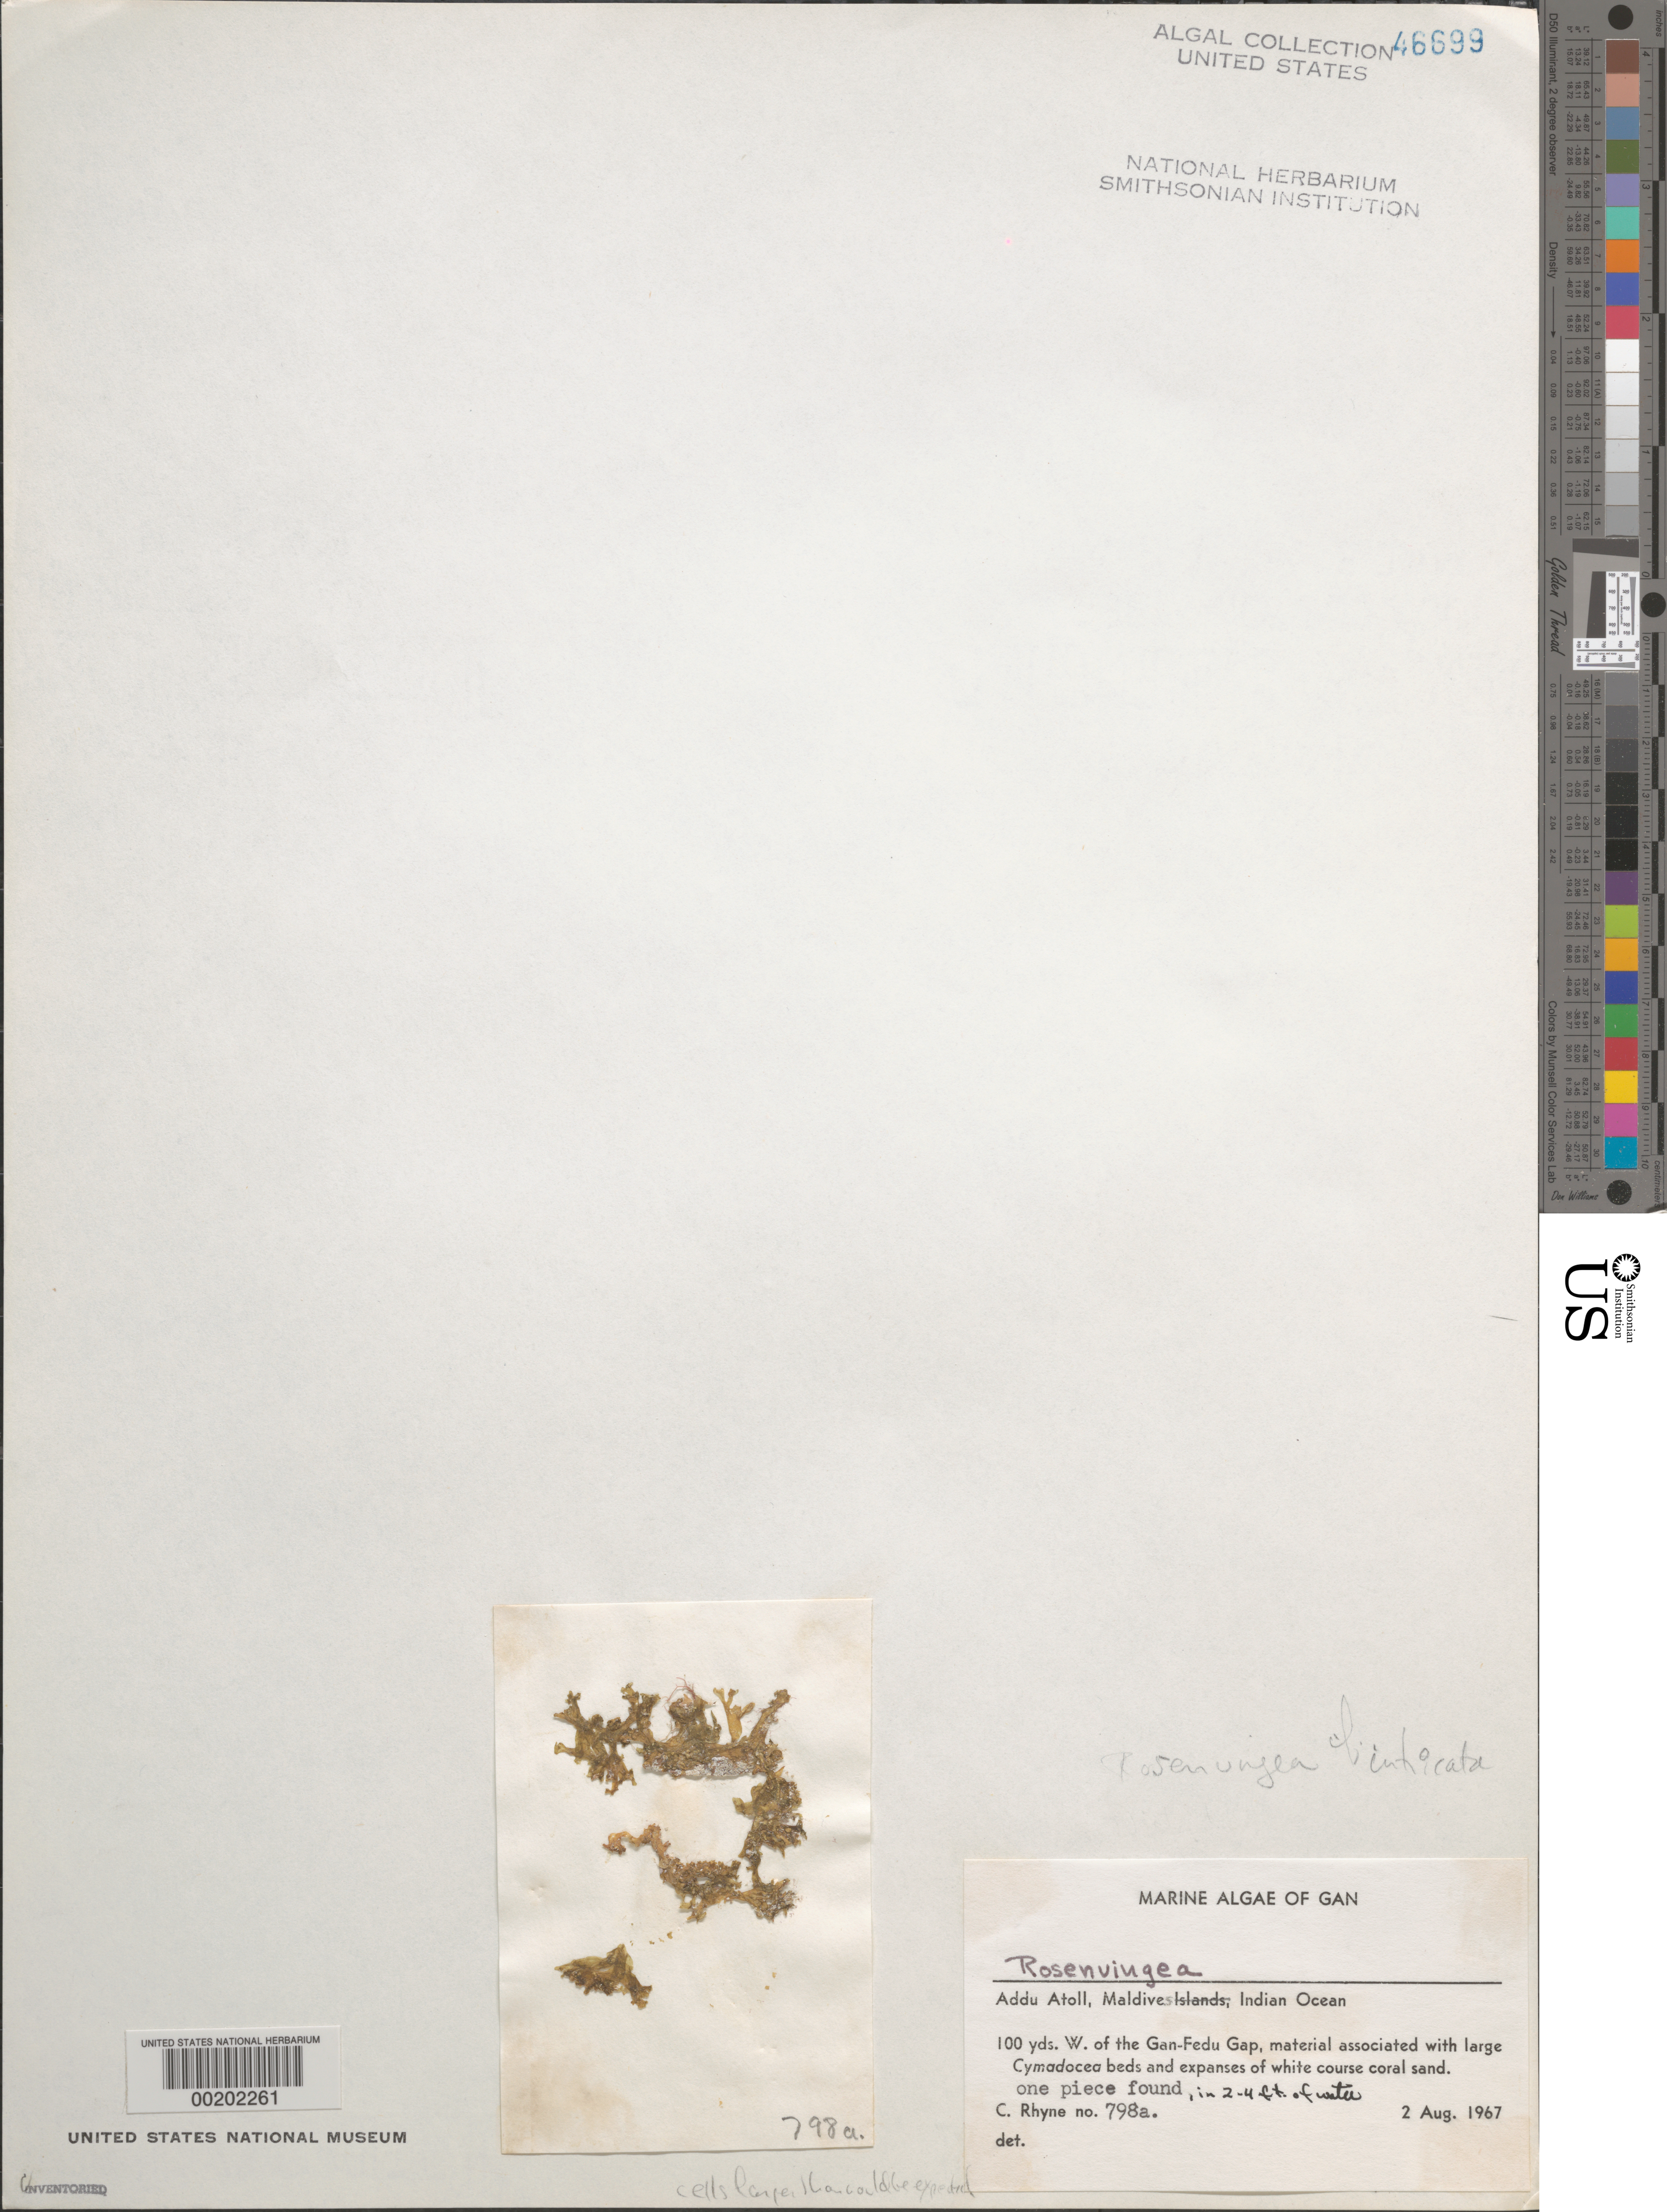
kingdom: Chromista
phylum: Ochrophyta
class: Phaeophyceae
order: Scytosiphonales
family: Scytosiphonaceae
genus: Rosenvingea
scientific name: Rosenvingea endiviifolia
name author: (Martius) M.J. Wynne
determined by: Algae name updating Project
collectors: C. Rhyne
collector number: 798a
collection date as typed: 02 Aug 1967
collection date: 1967-08-02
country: Maldive Islands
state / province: Seenu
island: Gan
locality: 100 yards west of Gan-Fedu Gap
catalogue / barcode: US 46699